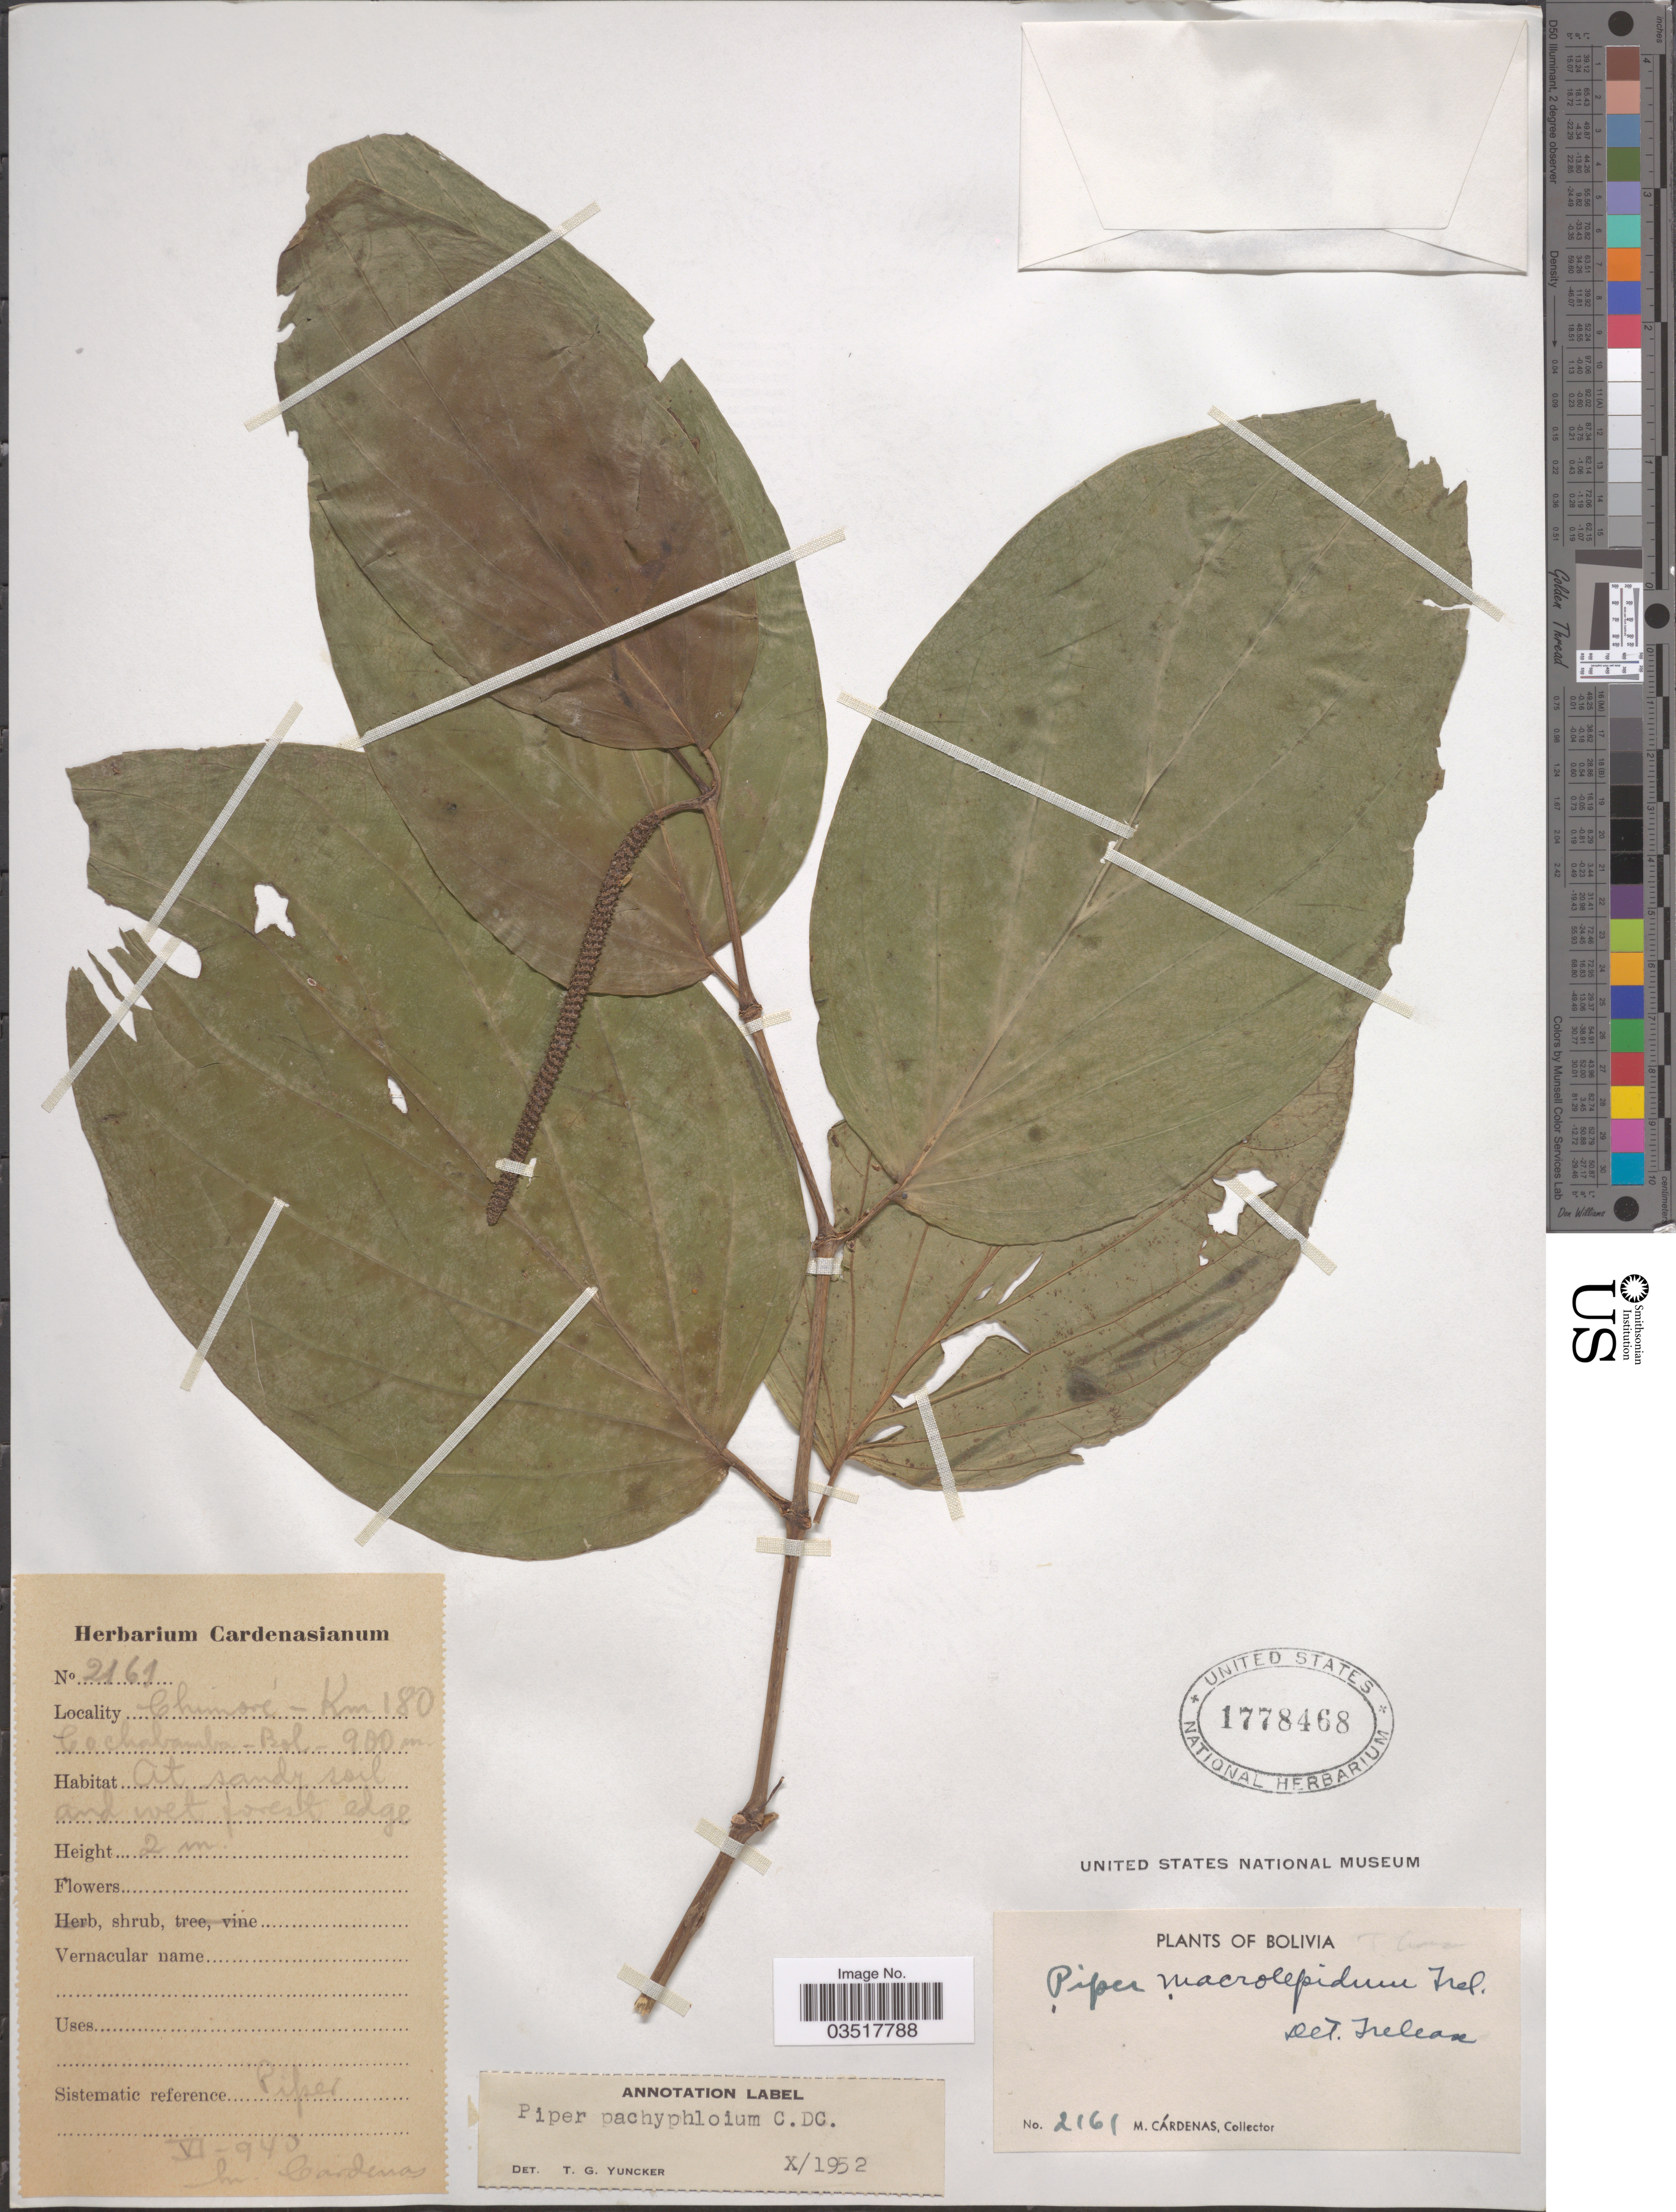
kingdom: Plantae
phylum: Tracheophyta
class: Magnoliopsida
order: Piperales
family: Piperaceae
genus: Piper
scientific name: Piper pachyphloium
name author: C. DC. in Kuntze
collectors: M. Cárdenas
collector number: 2161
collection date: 1943-06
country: Bolivia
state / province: Cochabamba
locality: Chimoré - Km 180.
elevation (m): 900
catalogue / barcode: US 1778468